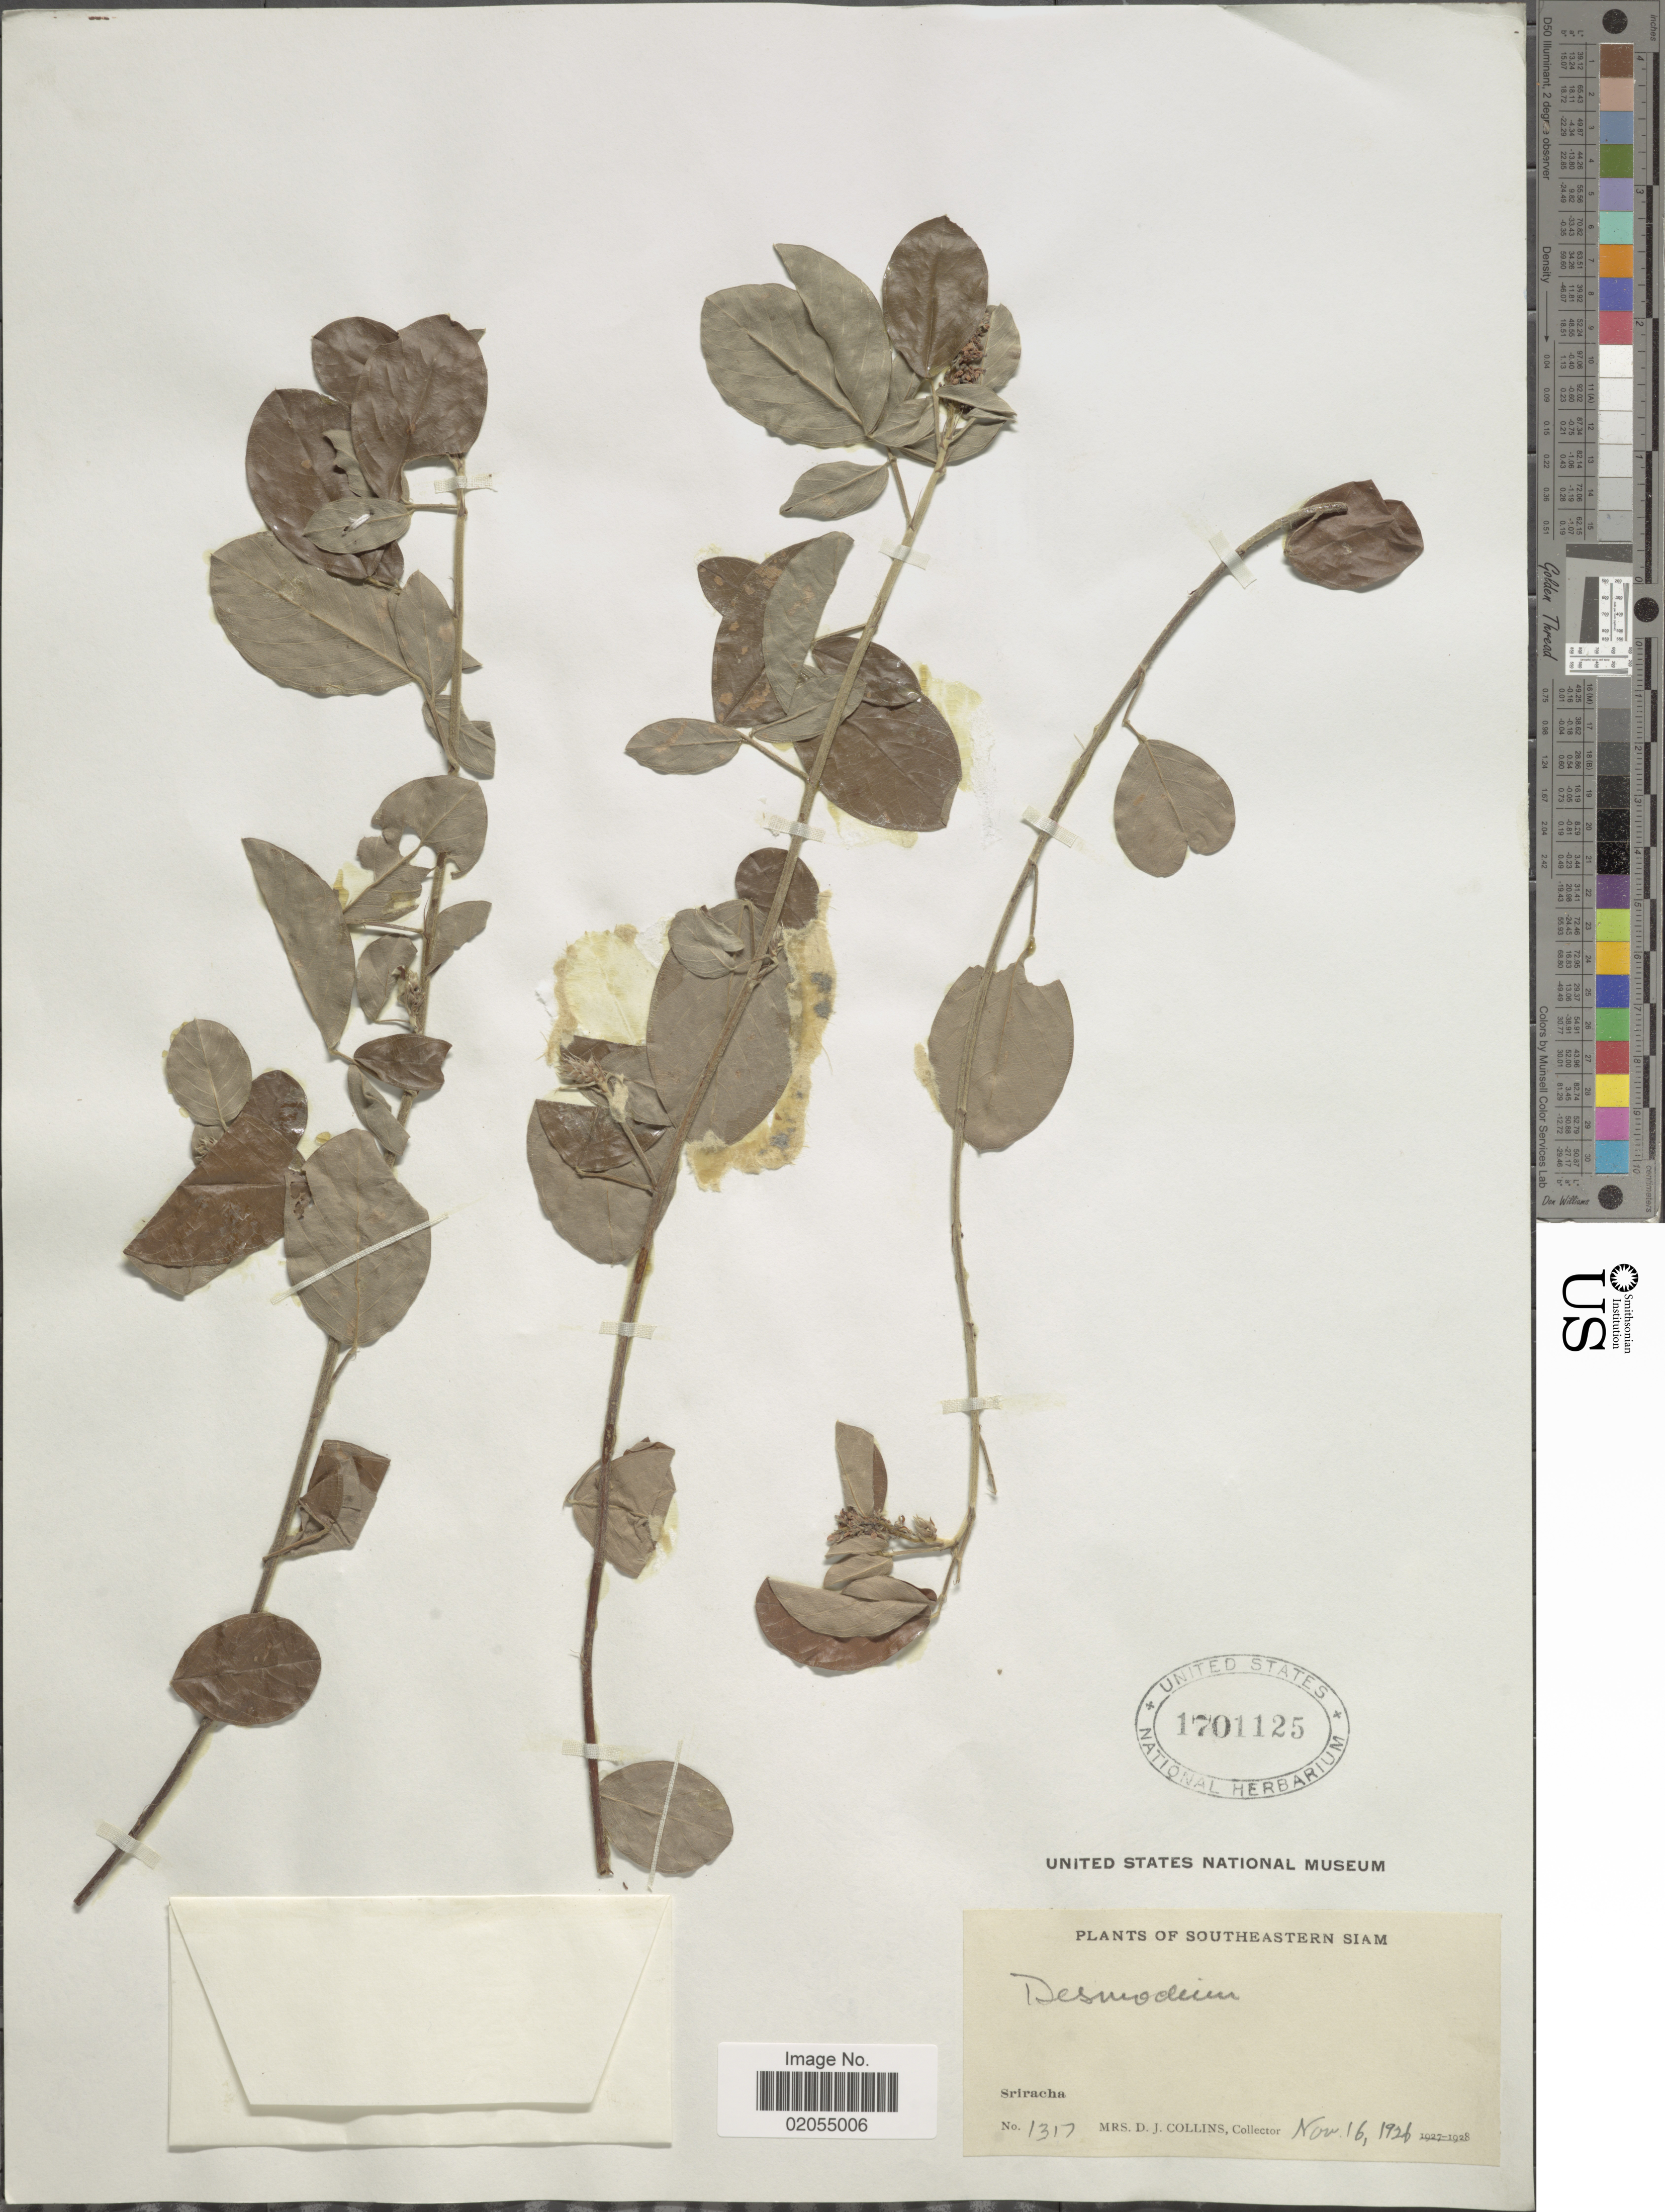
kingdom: Plantae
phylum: Tracheophyta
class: Magnoliopsida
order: Fabales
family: Fabaceae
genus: Desmodium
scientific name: Desmodium sp.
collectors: Mrs. D. J. Collins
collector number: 1317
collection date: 1926-11-16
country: Thailand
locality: Southeastern Siam. Sriracha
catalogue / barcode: US 1701125